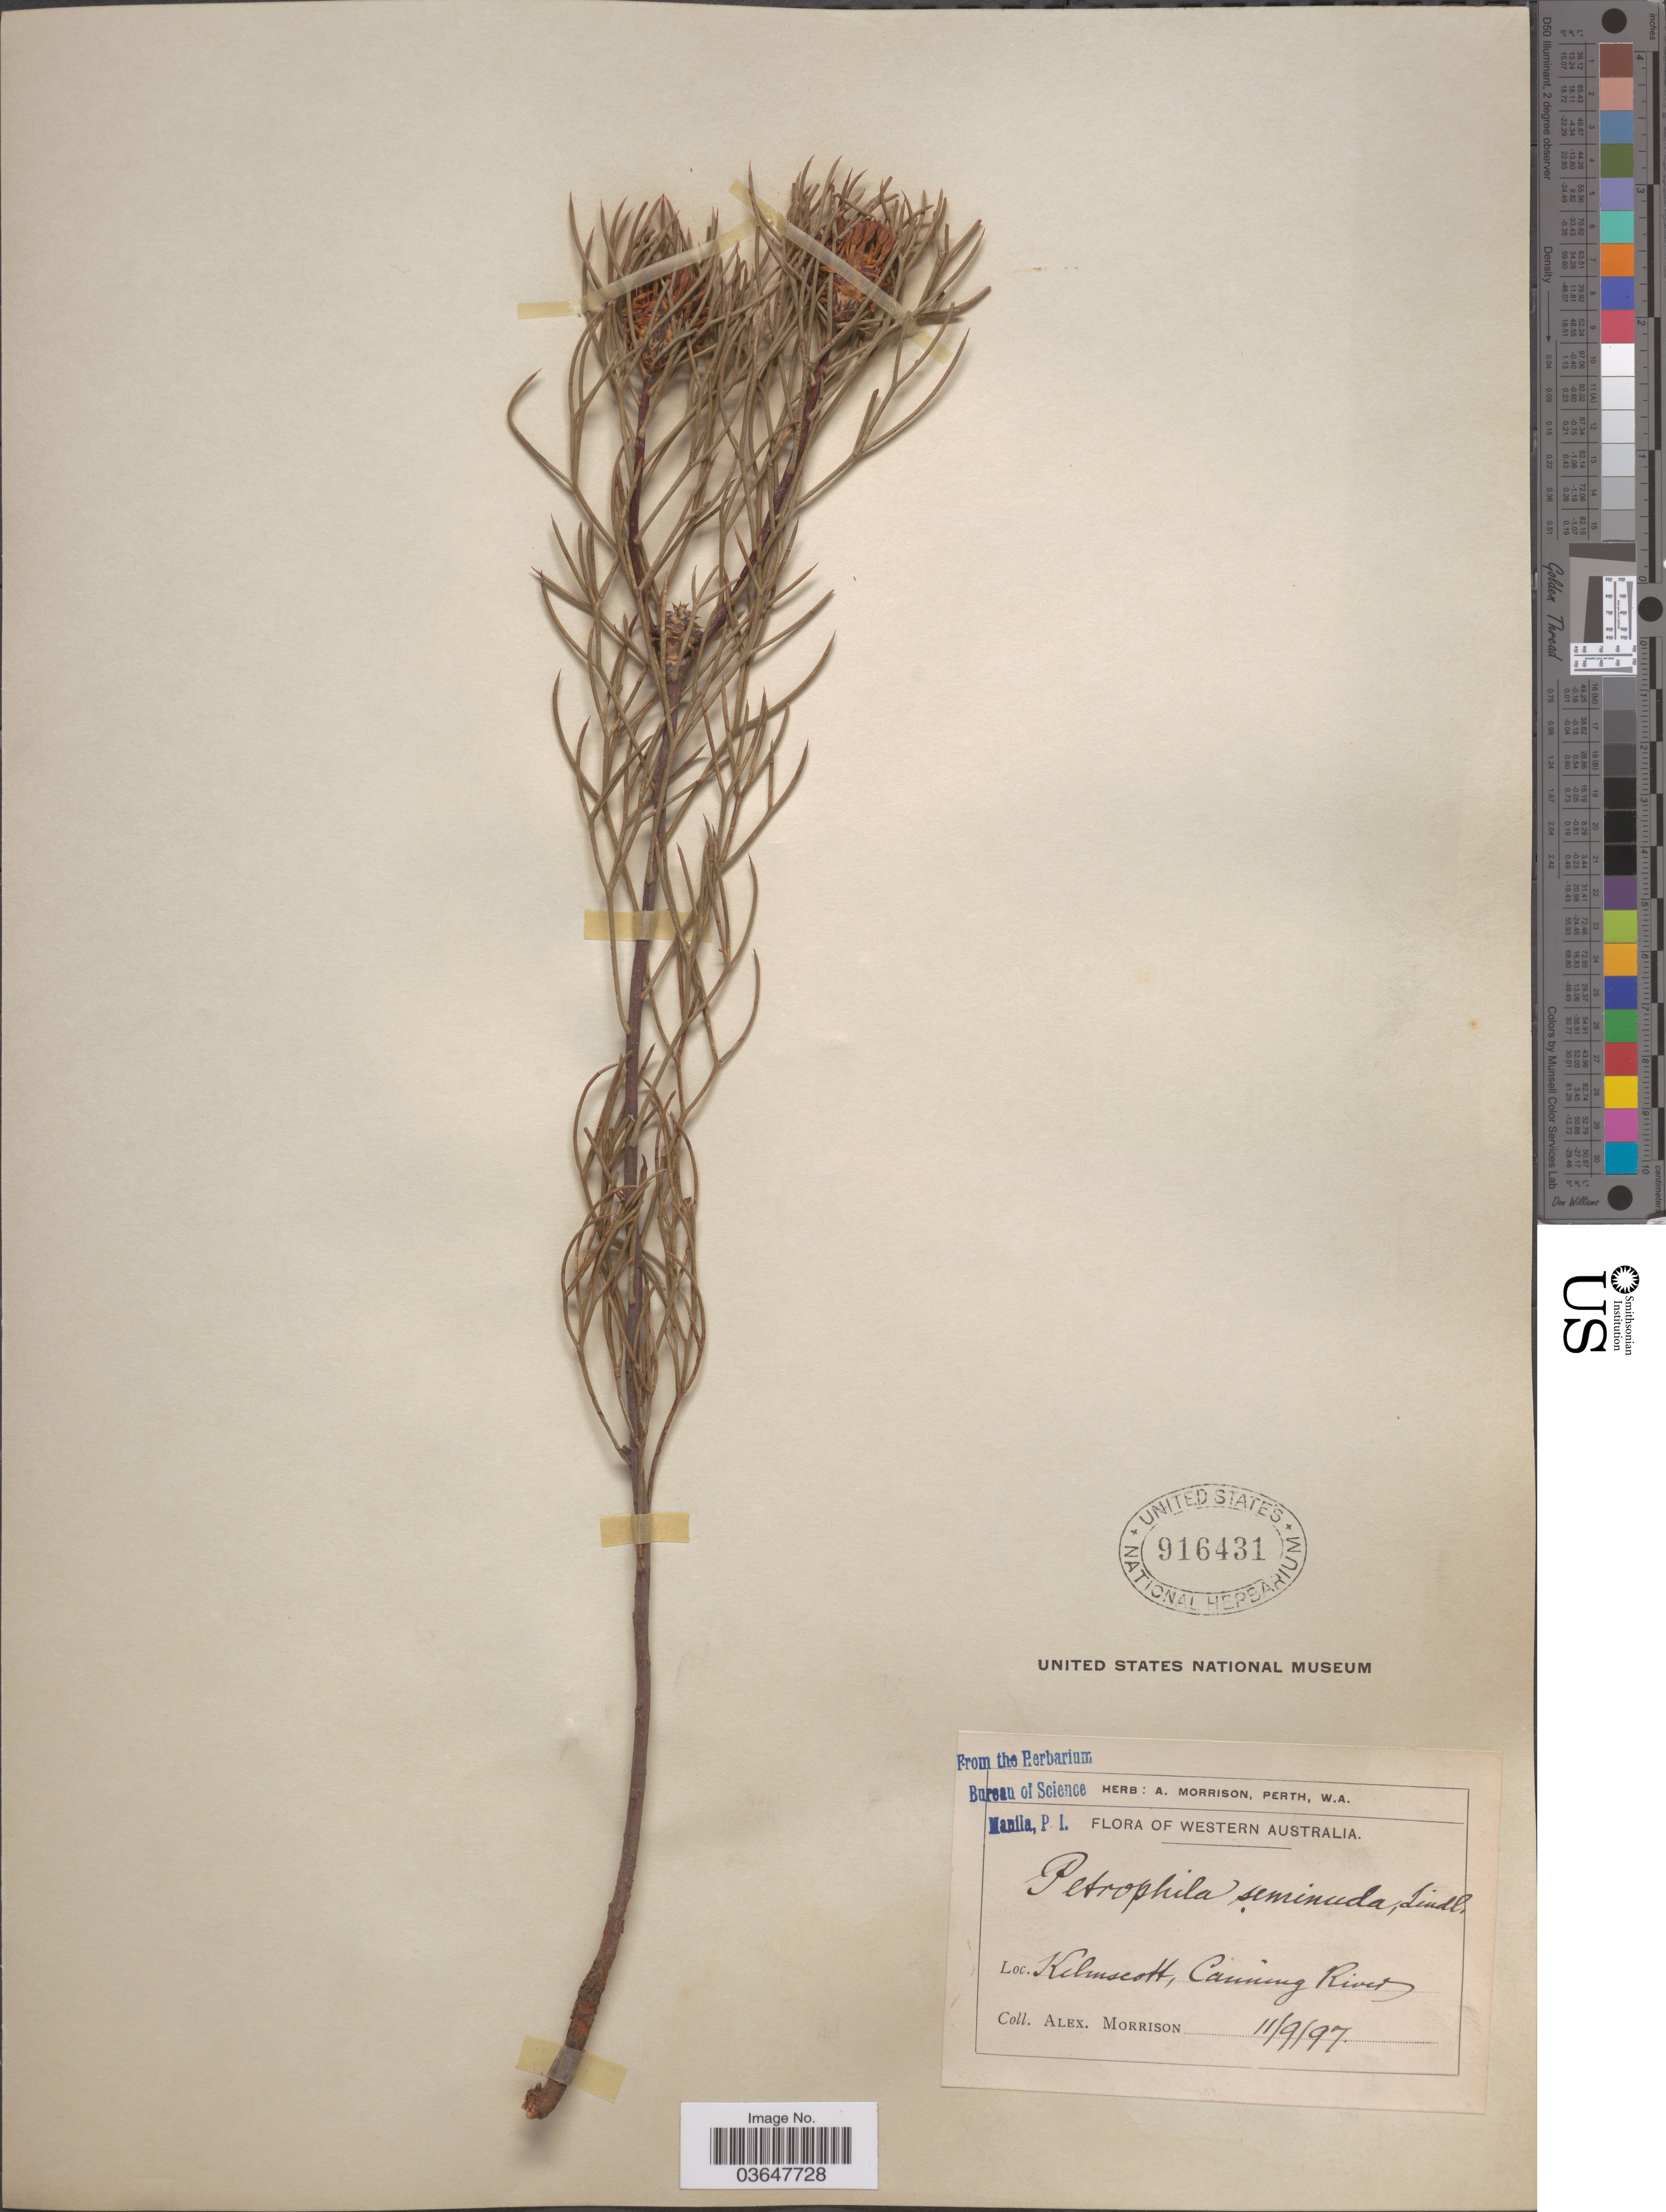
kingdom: Plantae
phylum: Tracheophyta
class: Magnoliopsida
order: Proteales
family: Proteaceae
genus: Petrophile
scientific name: Petrophile seminuda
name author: Lindl.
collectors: A. Morrison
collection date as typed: Transcribed d/m/y: 11/9/97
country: Australia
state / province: Western Australia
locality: Kelmscott, Canning River.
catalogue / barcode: US 916431